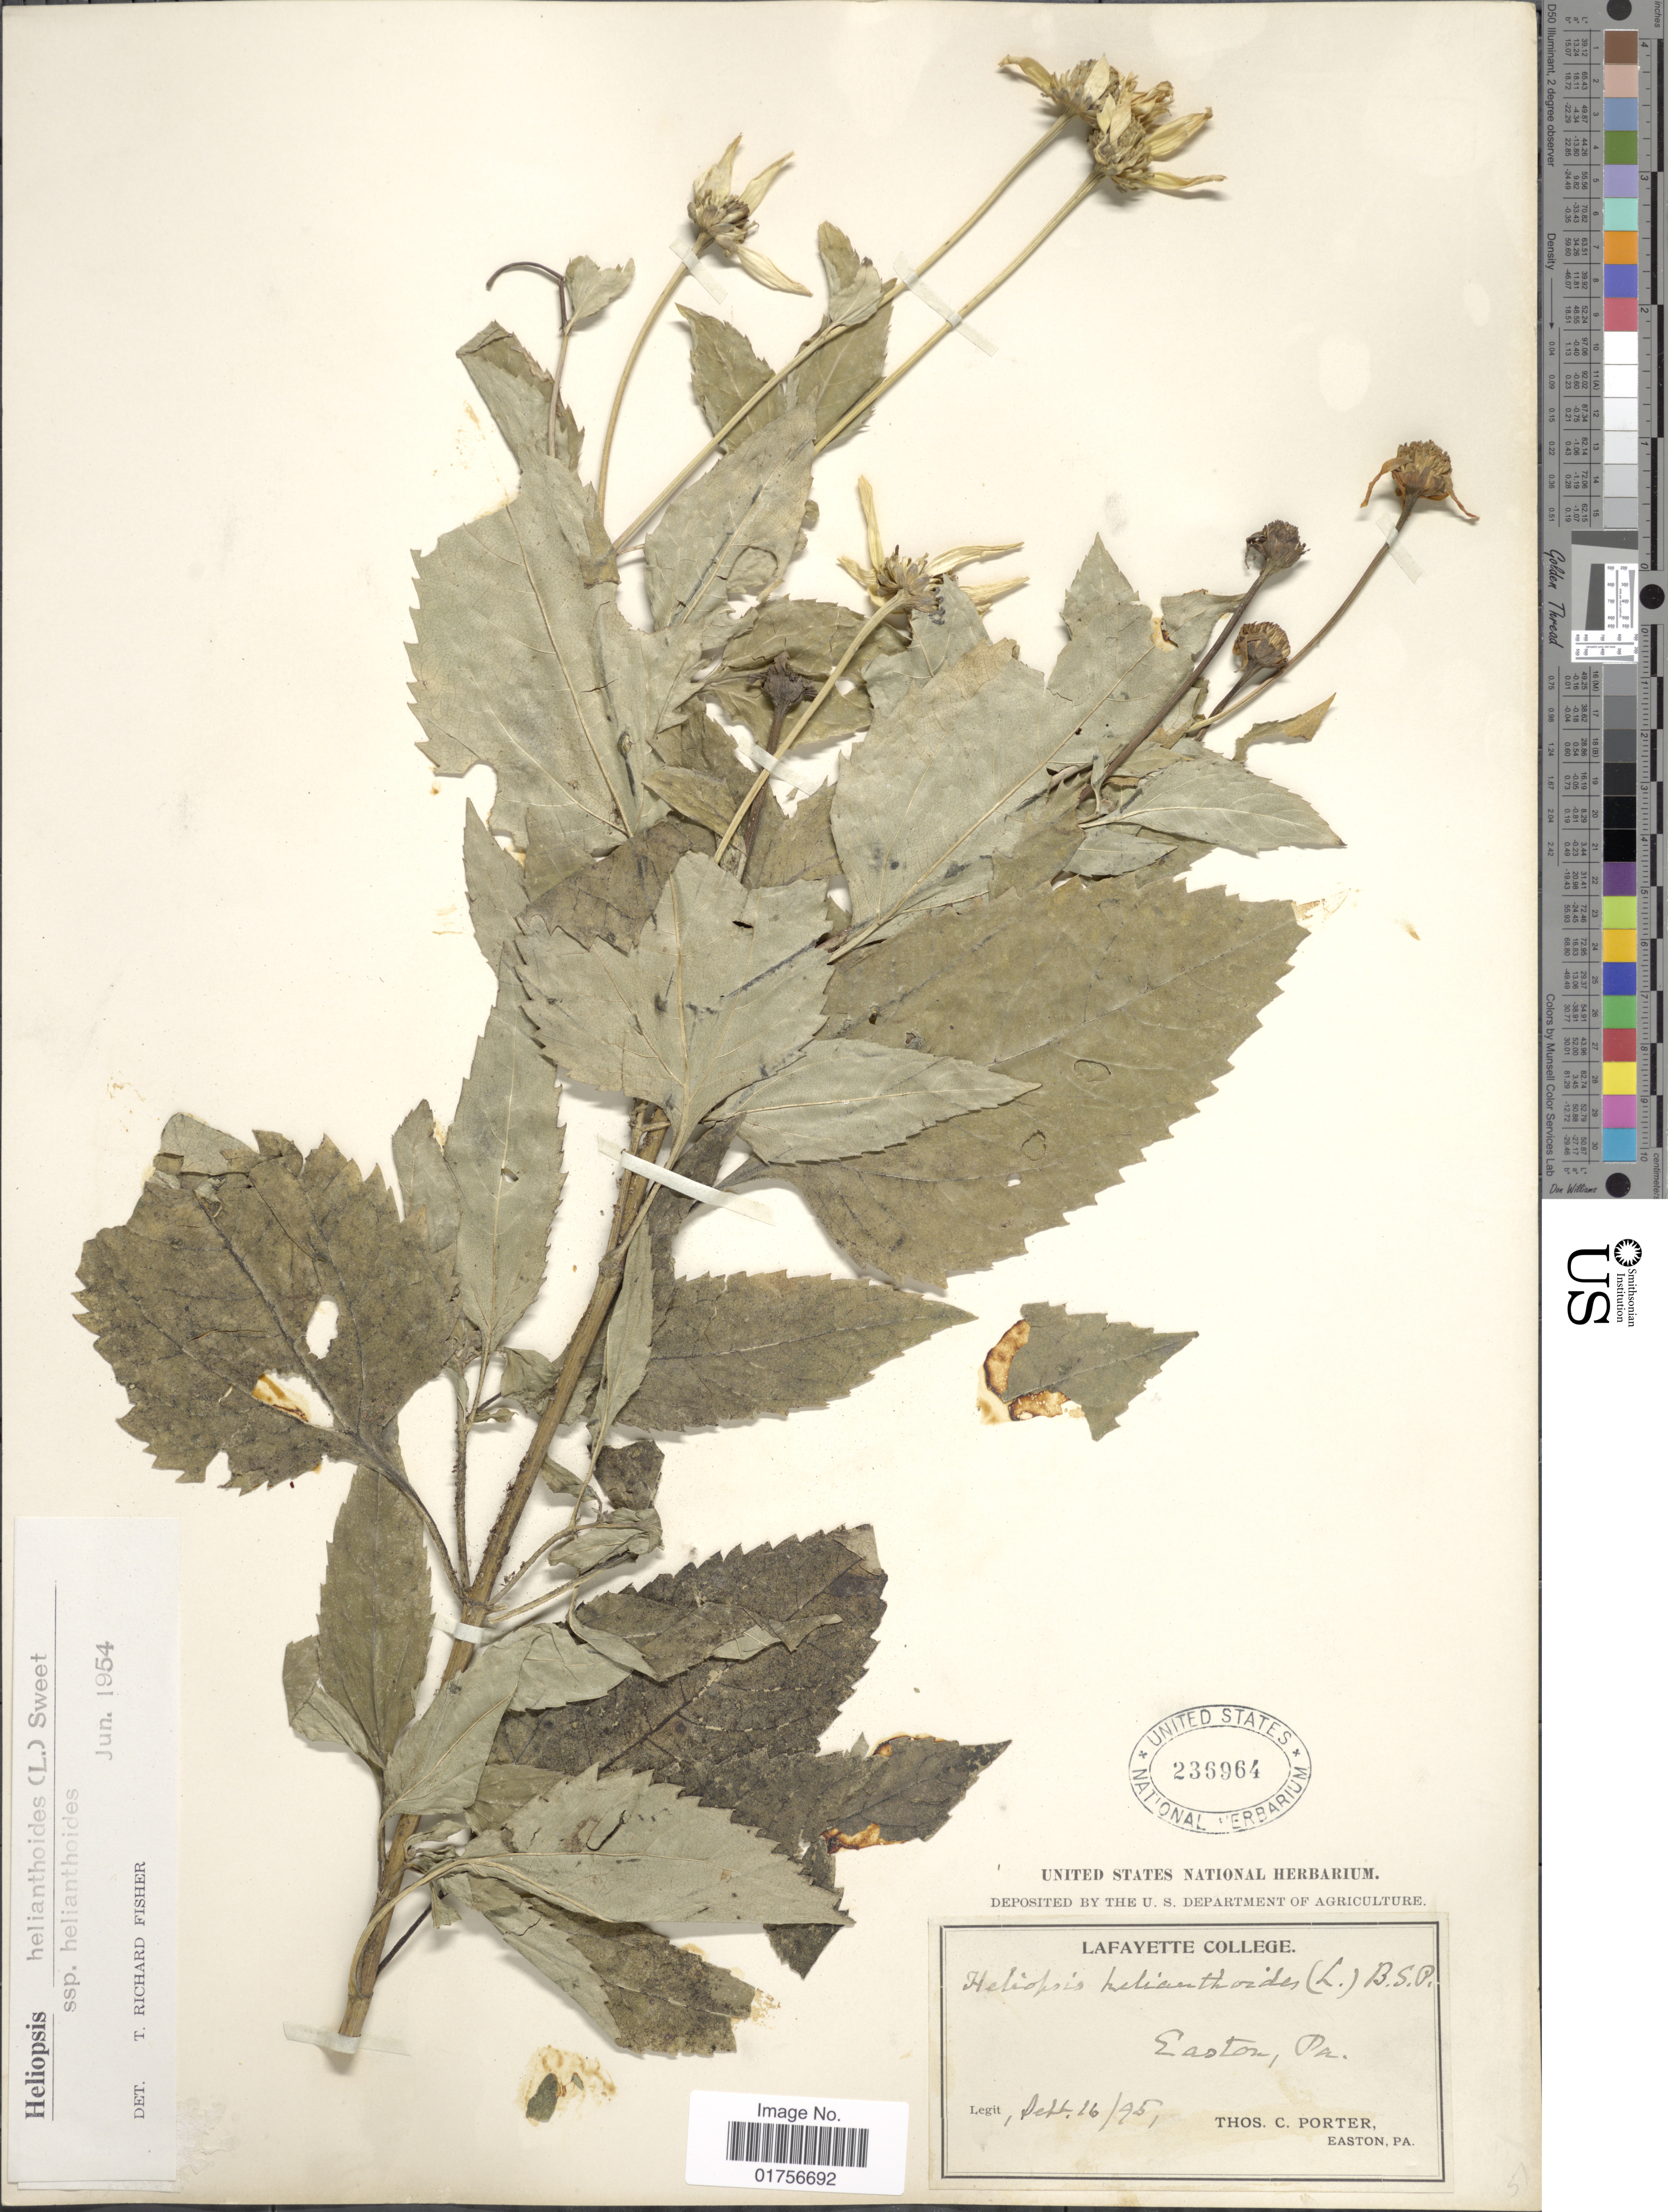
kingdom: Plantae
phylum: Tracheophyta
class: Magnoliopsida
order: Asterales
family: Asteraceae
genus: Heliopsis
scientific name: Heliopsis helianthoides subsp. helianthoides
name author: (L.) Sweet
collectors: T. Porter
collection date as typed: Transcribed d/m/y: 16/9/95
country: United States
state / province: Pennsylvania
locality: Easton, Pa.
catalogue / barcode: US 236964